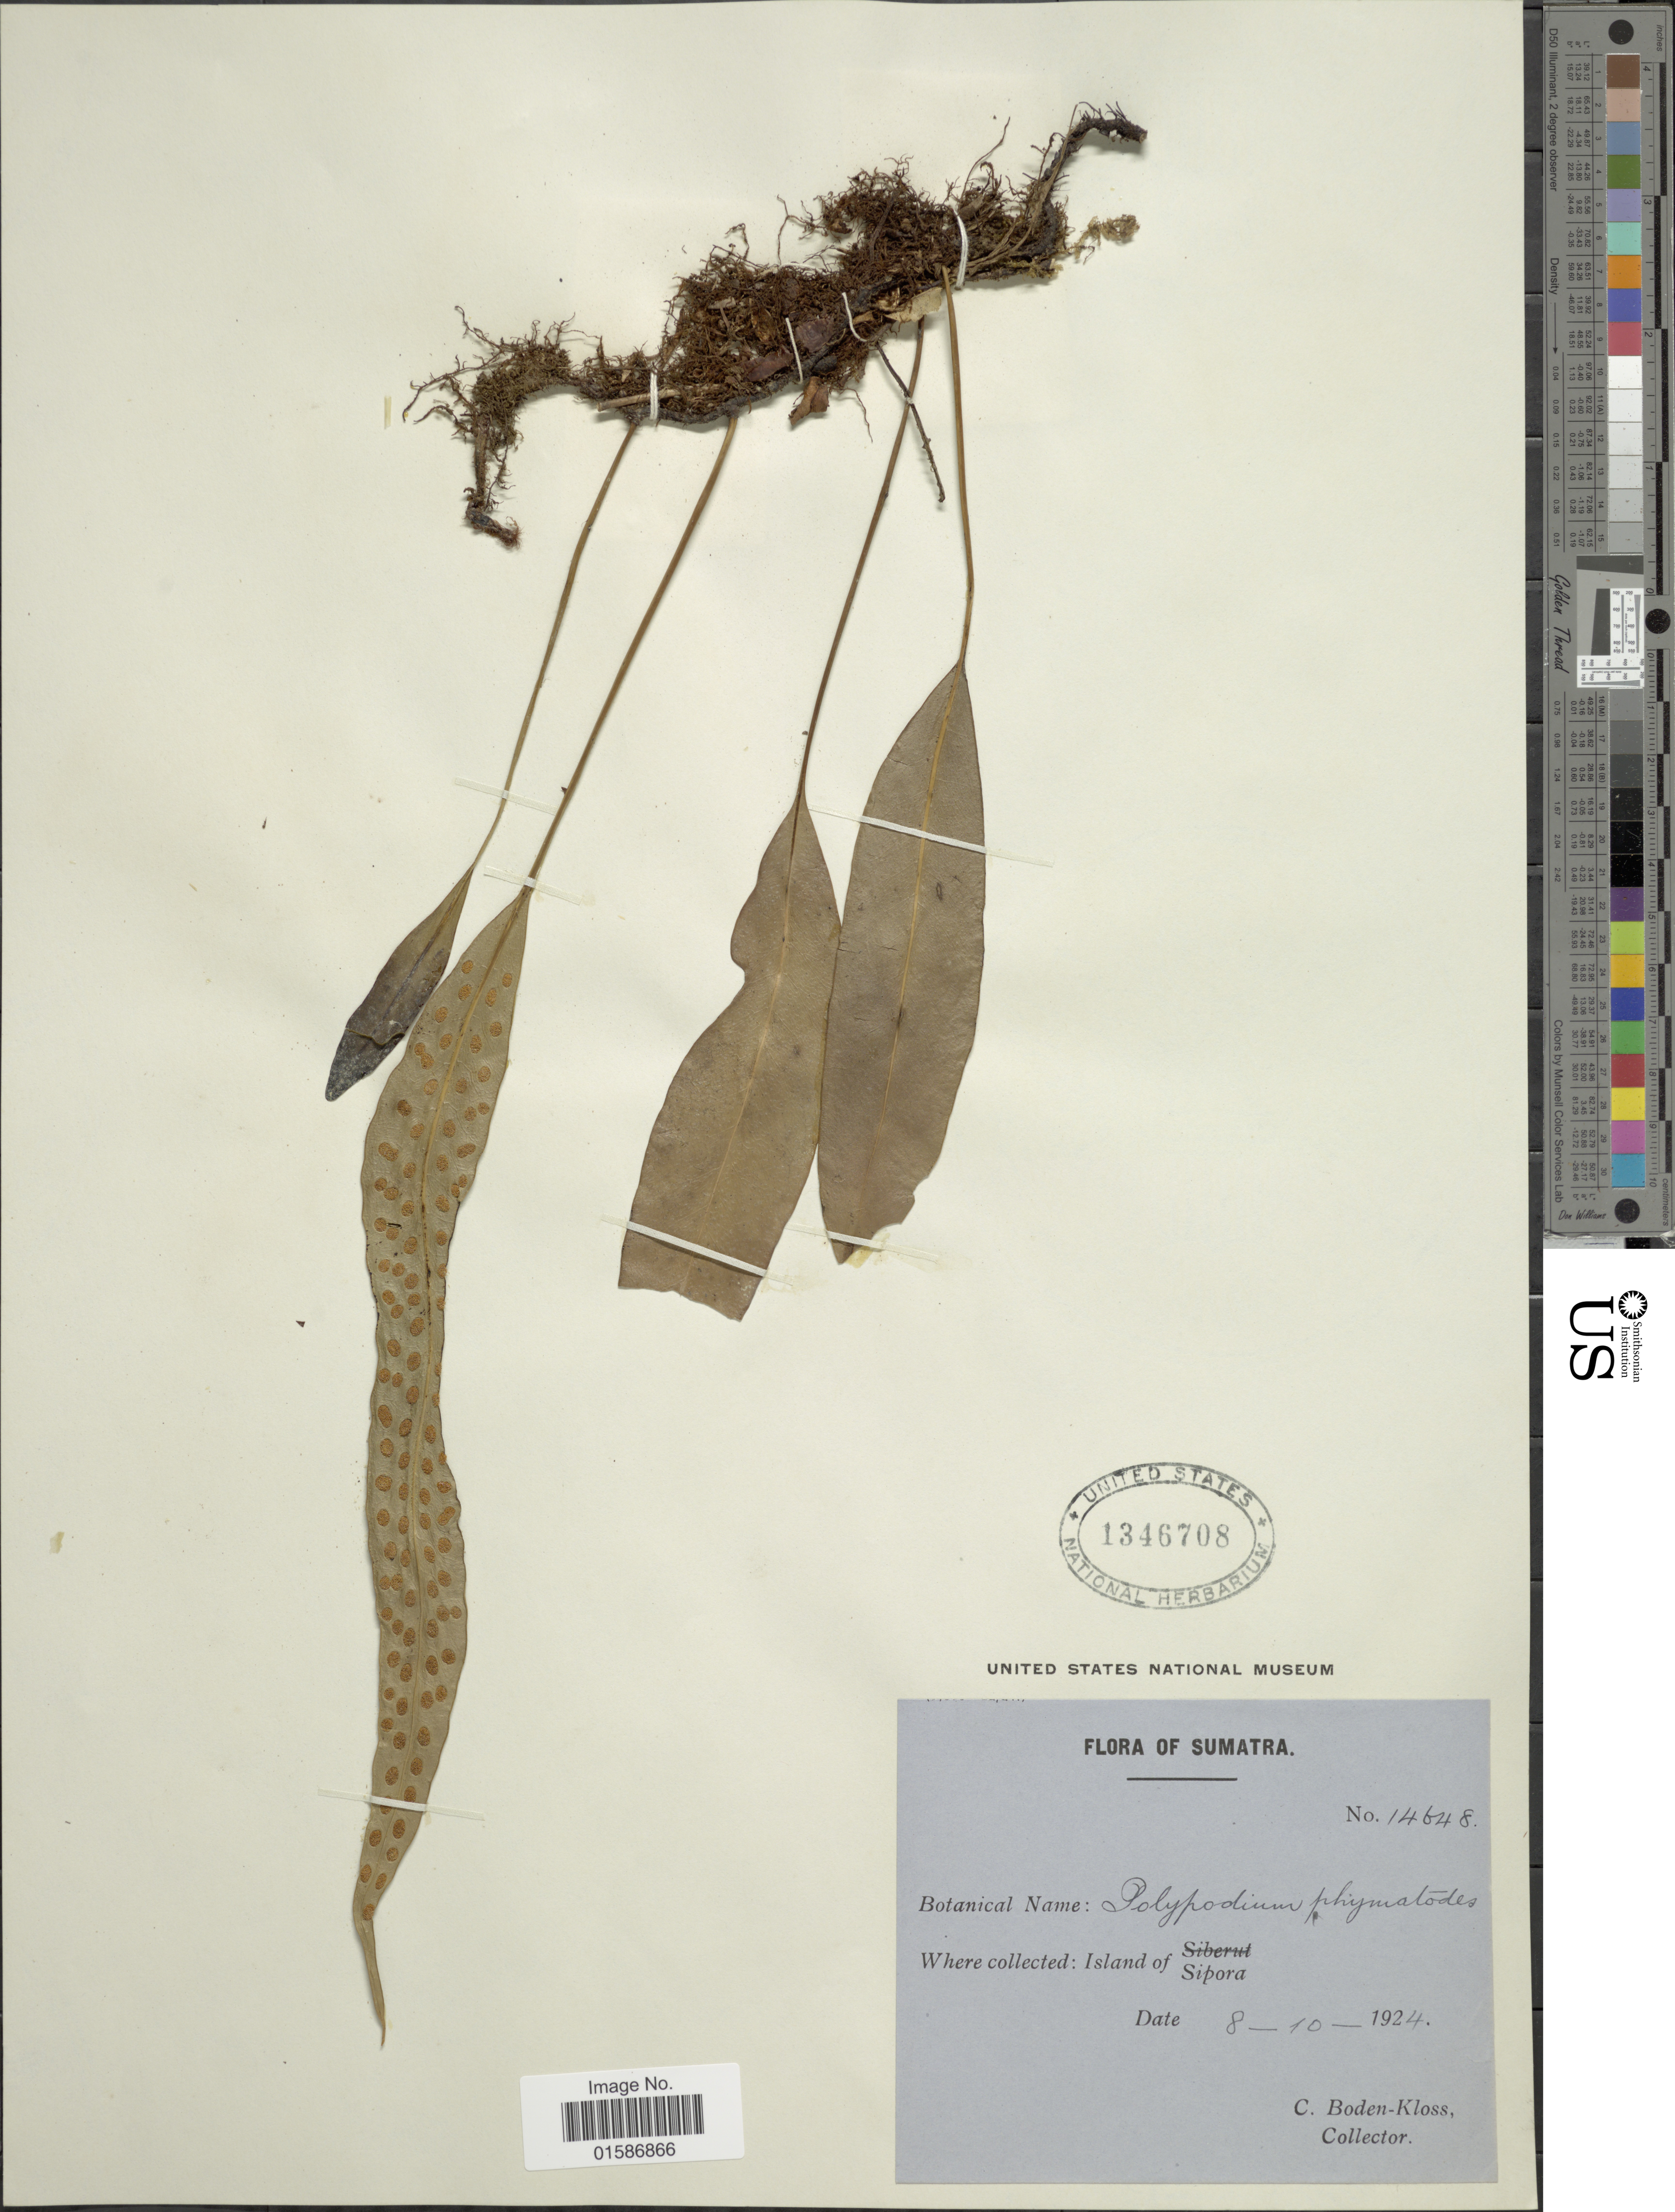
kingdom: Plantae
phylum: Tracheophyta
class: Polypodiopsida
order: Polypodiales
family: Polypodiaceae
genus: Microsorum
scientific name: Microsorum scolopendria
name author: (Burm. f.) Copel.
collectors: C. Boden-Kloss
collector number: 14648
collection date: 1924-10-08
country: Indonesia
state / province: Sumatra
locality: Island of Sipora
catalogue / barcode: US 1346708